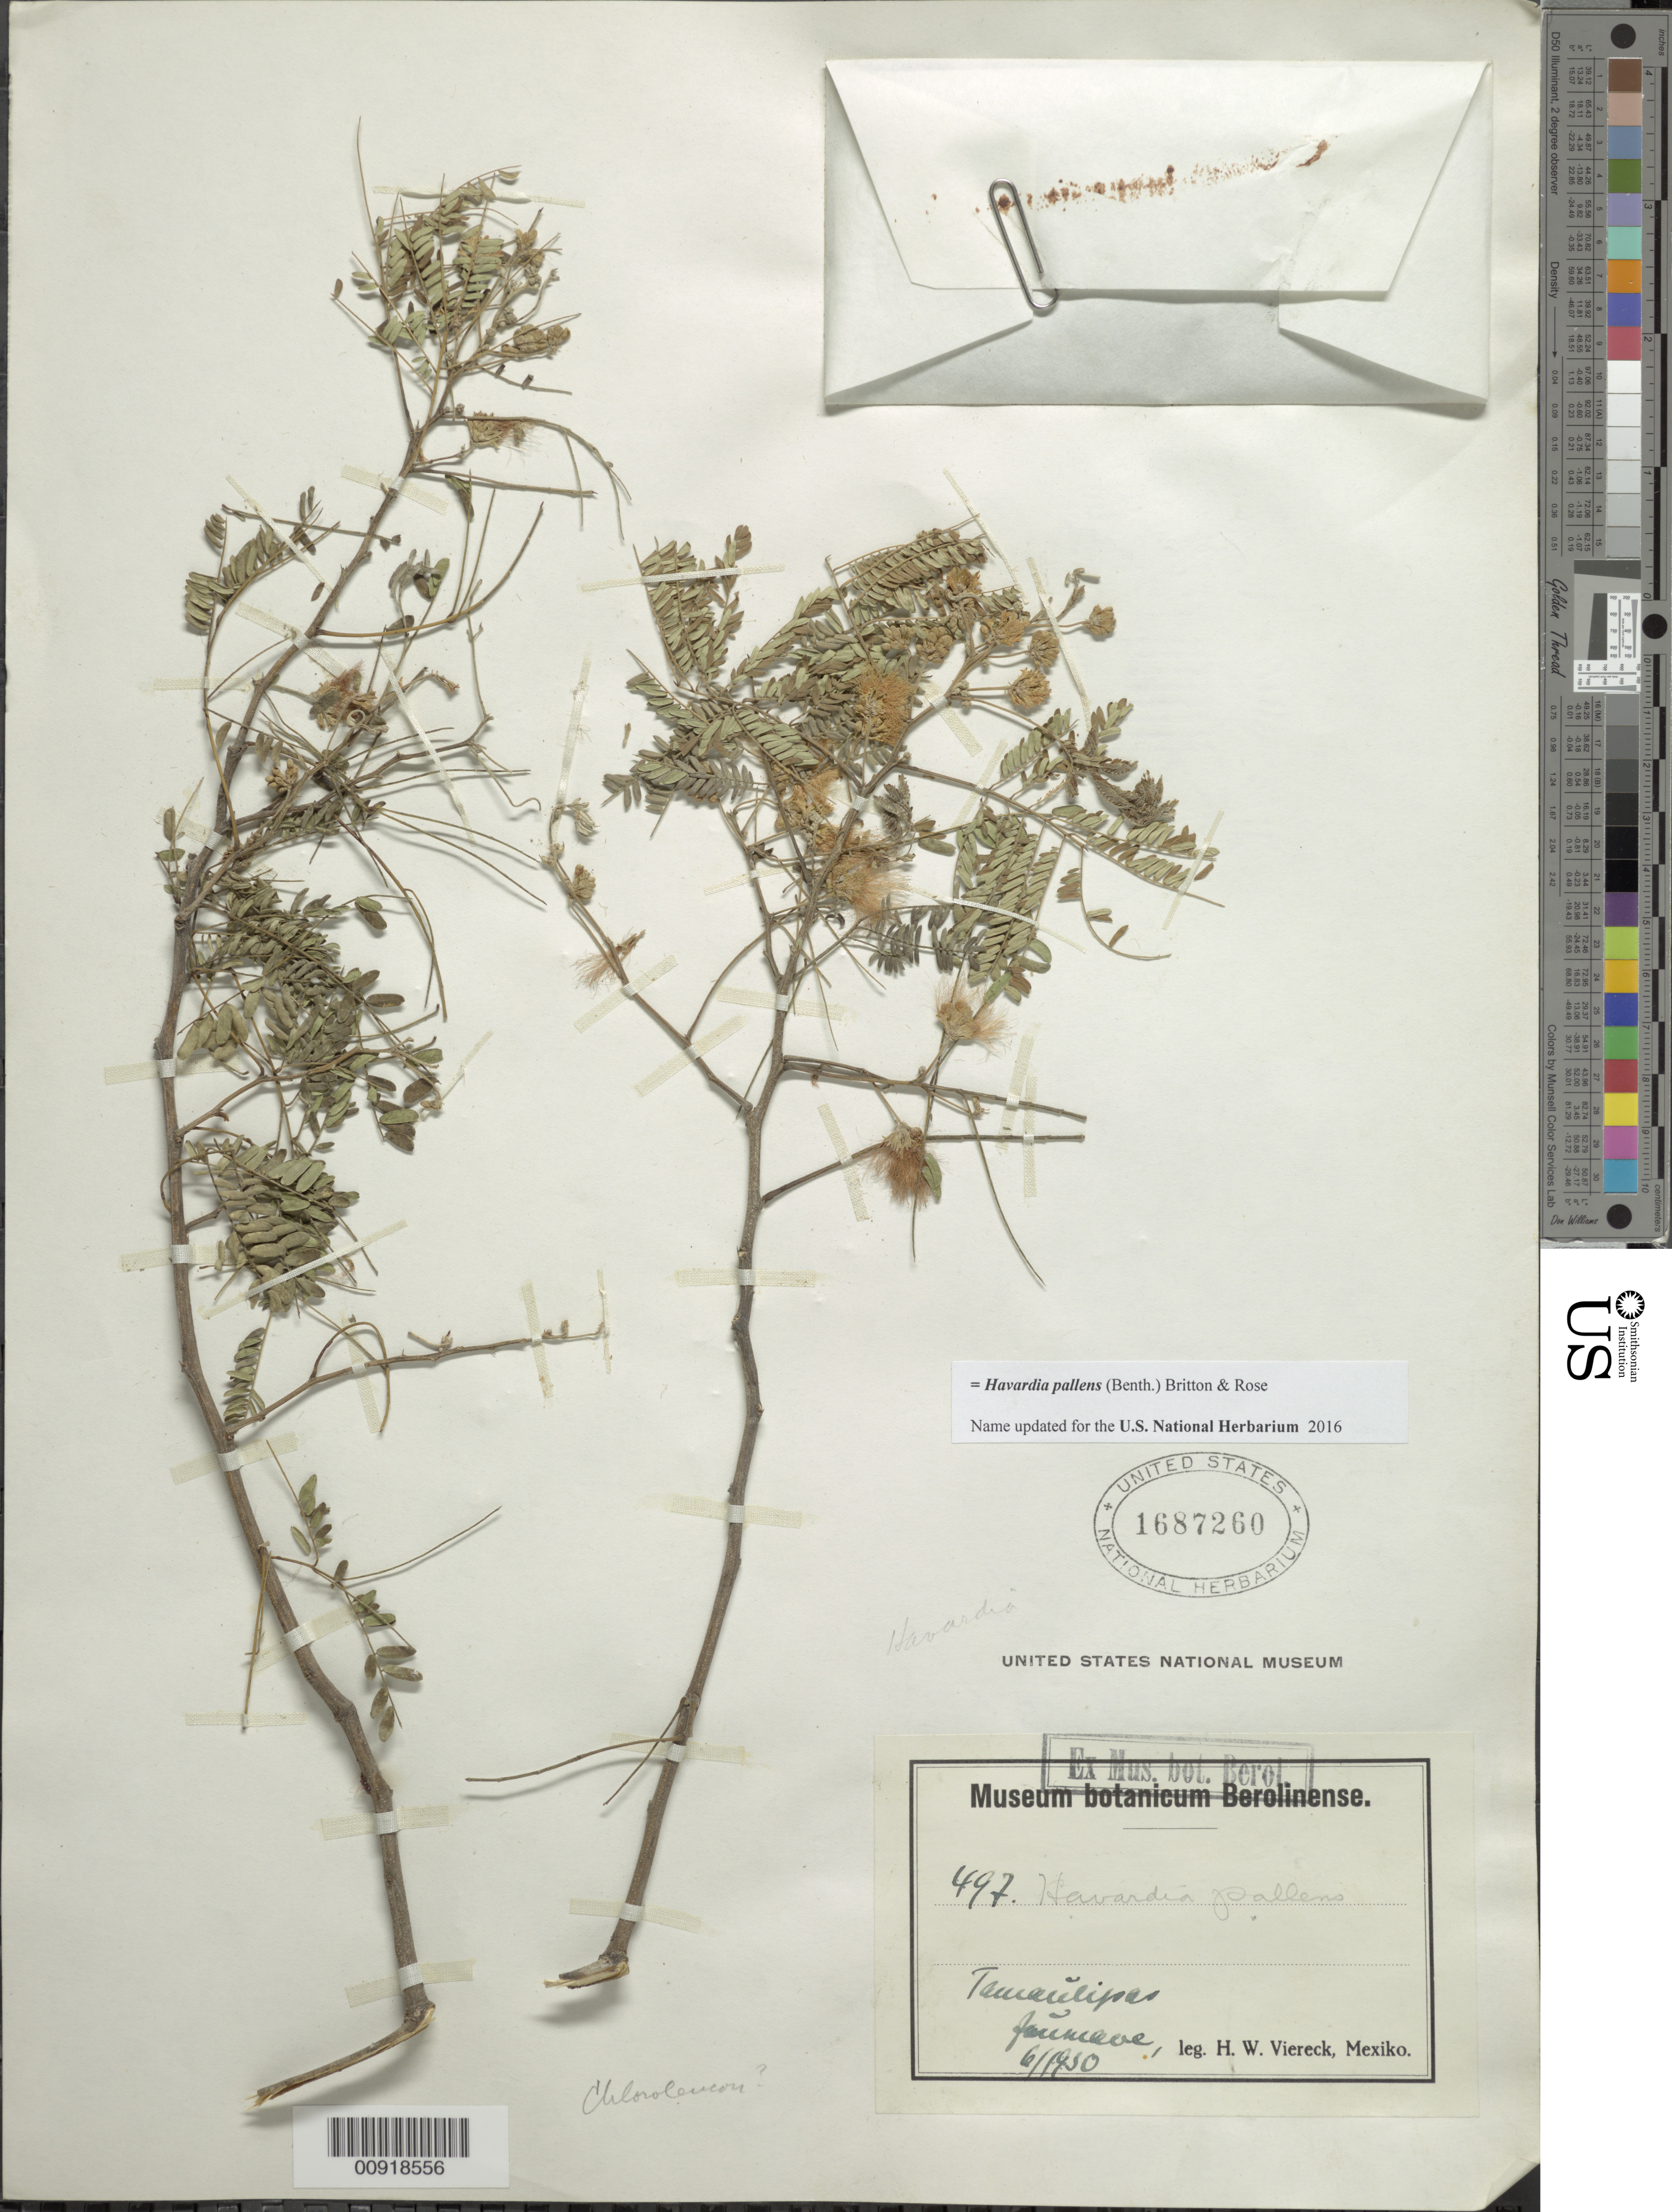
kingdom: Plantae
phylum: Tracheophyta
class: Magnoliopsida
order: Fabales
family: Fabaceae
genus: Havardia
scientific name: Havardia pallens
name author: (Benth.) Britton & Rose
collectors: H. W. Viereck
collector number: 497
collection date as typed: Jun 1930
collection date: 1930-06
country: Mexico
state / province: Tamaulipas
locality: Jaumave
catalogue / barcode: US 1687260